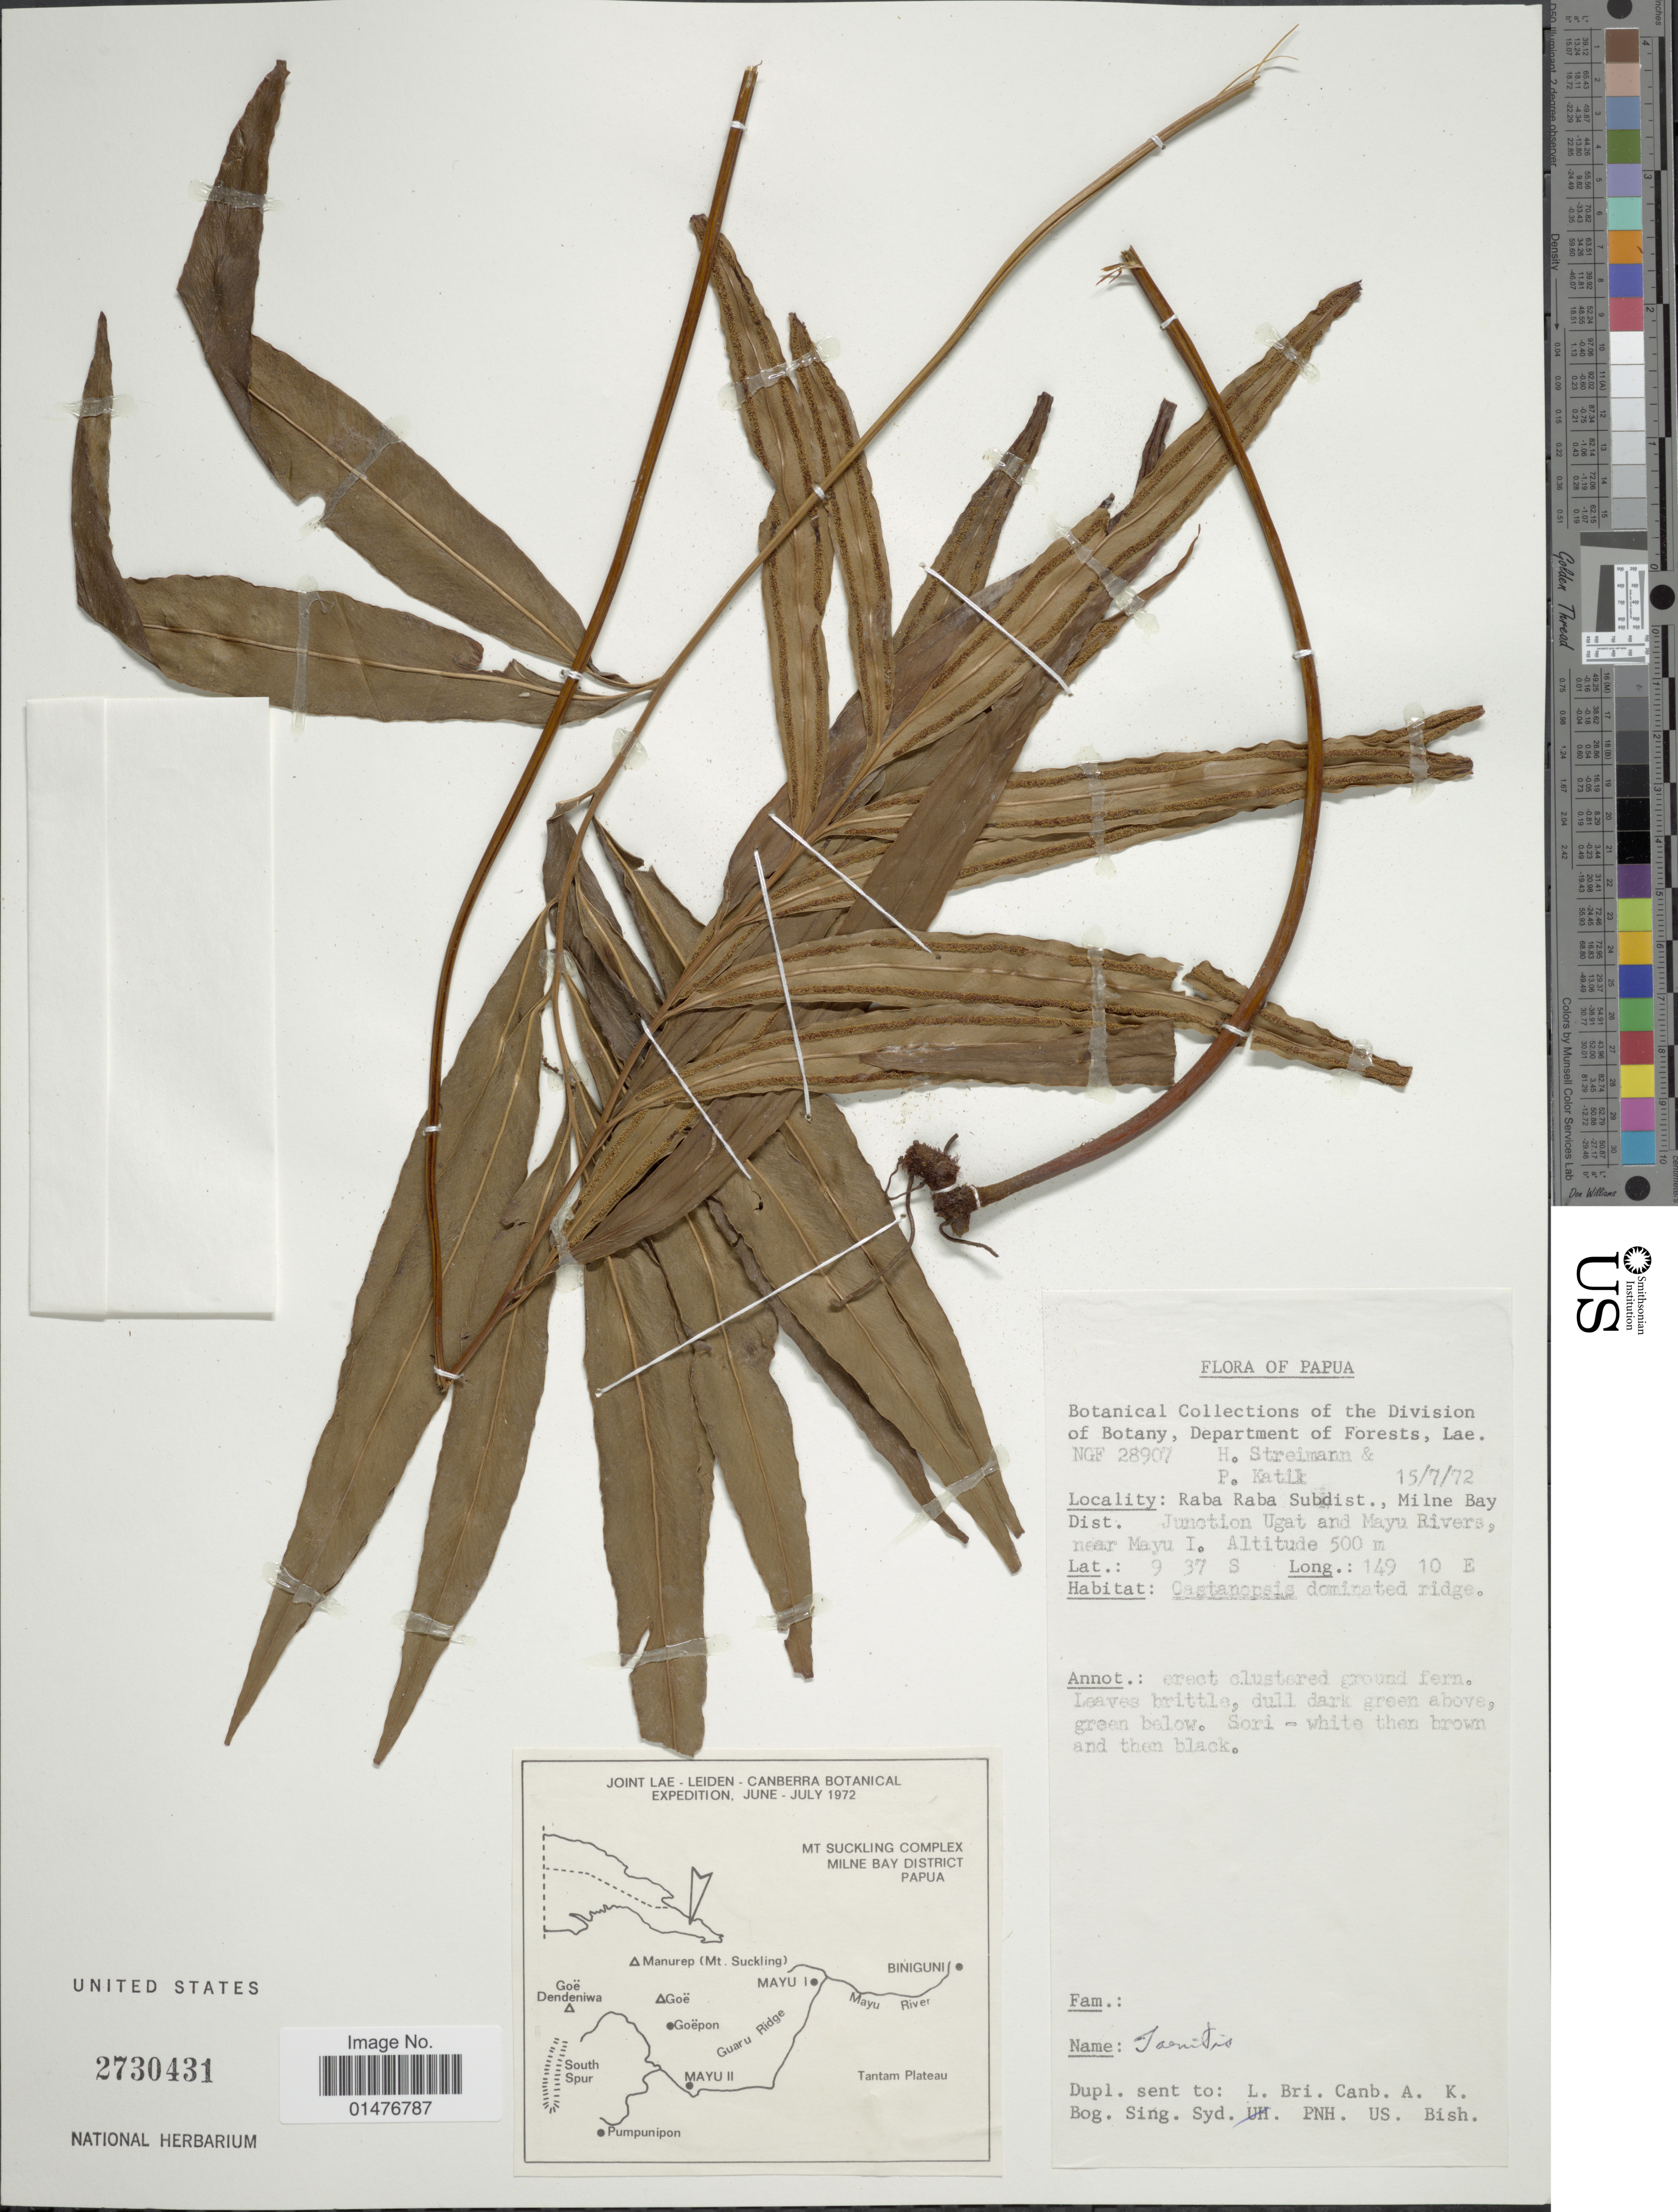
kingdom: Plantae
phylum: Tracheophyta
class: Polypodiopsida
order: Polypodiales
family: Pteridaceae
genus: Taenitis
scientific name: Taenitis blechnoides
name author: (Willd.) Sw.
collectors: H. Streiman & P. Katik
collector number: NGF28907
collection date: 1972-07-15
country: Papua New Guinea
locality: Papua, Raba Raba Subdist.,Milne Bay dist. Junction Ugat and Mayu Rivers, near Mayu I.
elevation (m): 500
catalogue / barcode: US 2730431